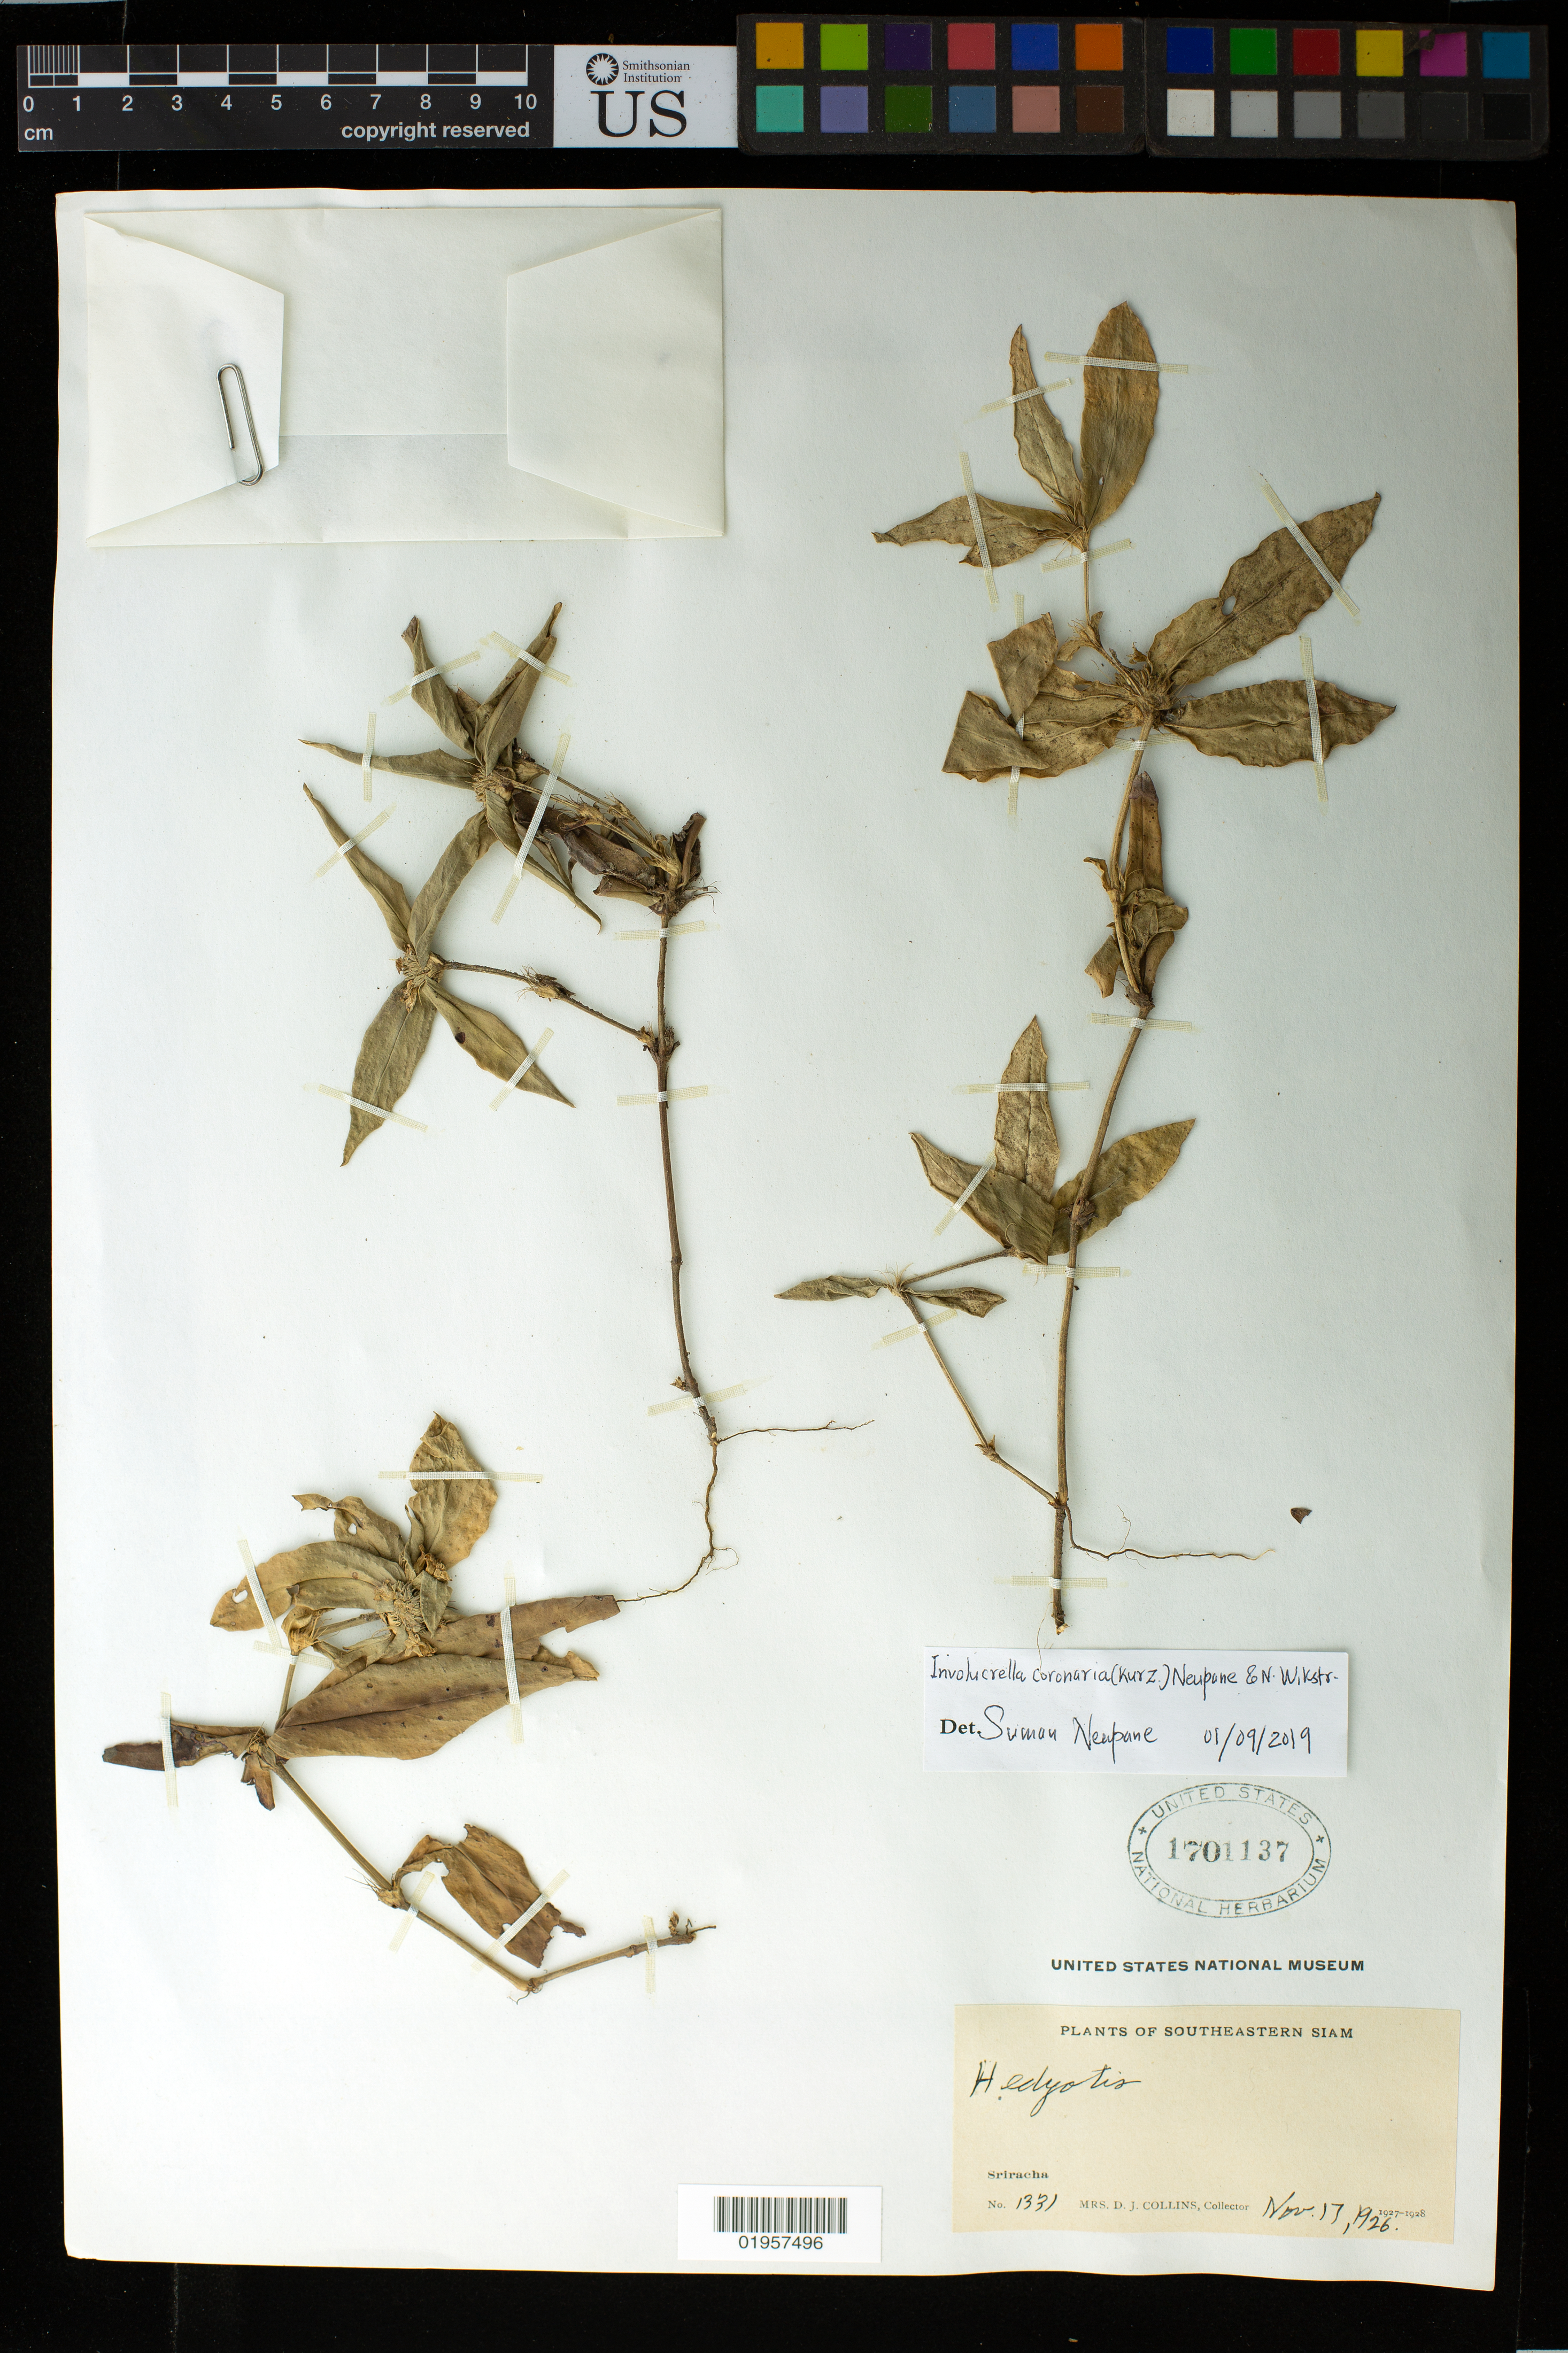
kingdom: Plantae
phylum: Tracheophyta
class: Magnoliopsida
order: Gentianales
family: Rubiaceae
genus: Involucrella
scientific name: Involucrella coronaria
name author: (Kurz) Neupane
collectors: Mrs. D. J. Collins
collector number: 1331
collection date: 1926-11-17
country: Thailand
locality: Siam. Sriracha.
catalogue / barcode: US 1701137